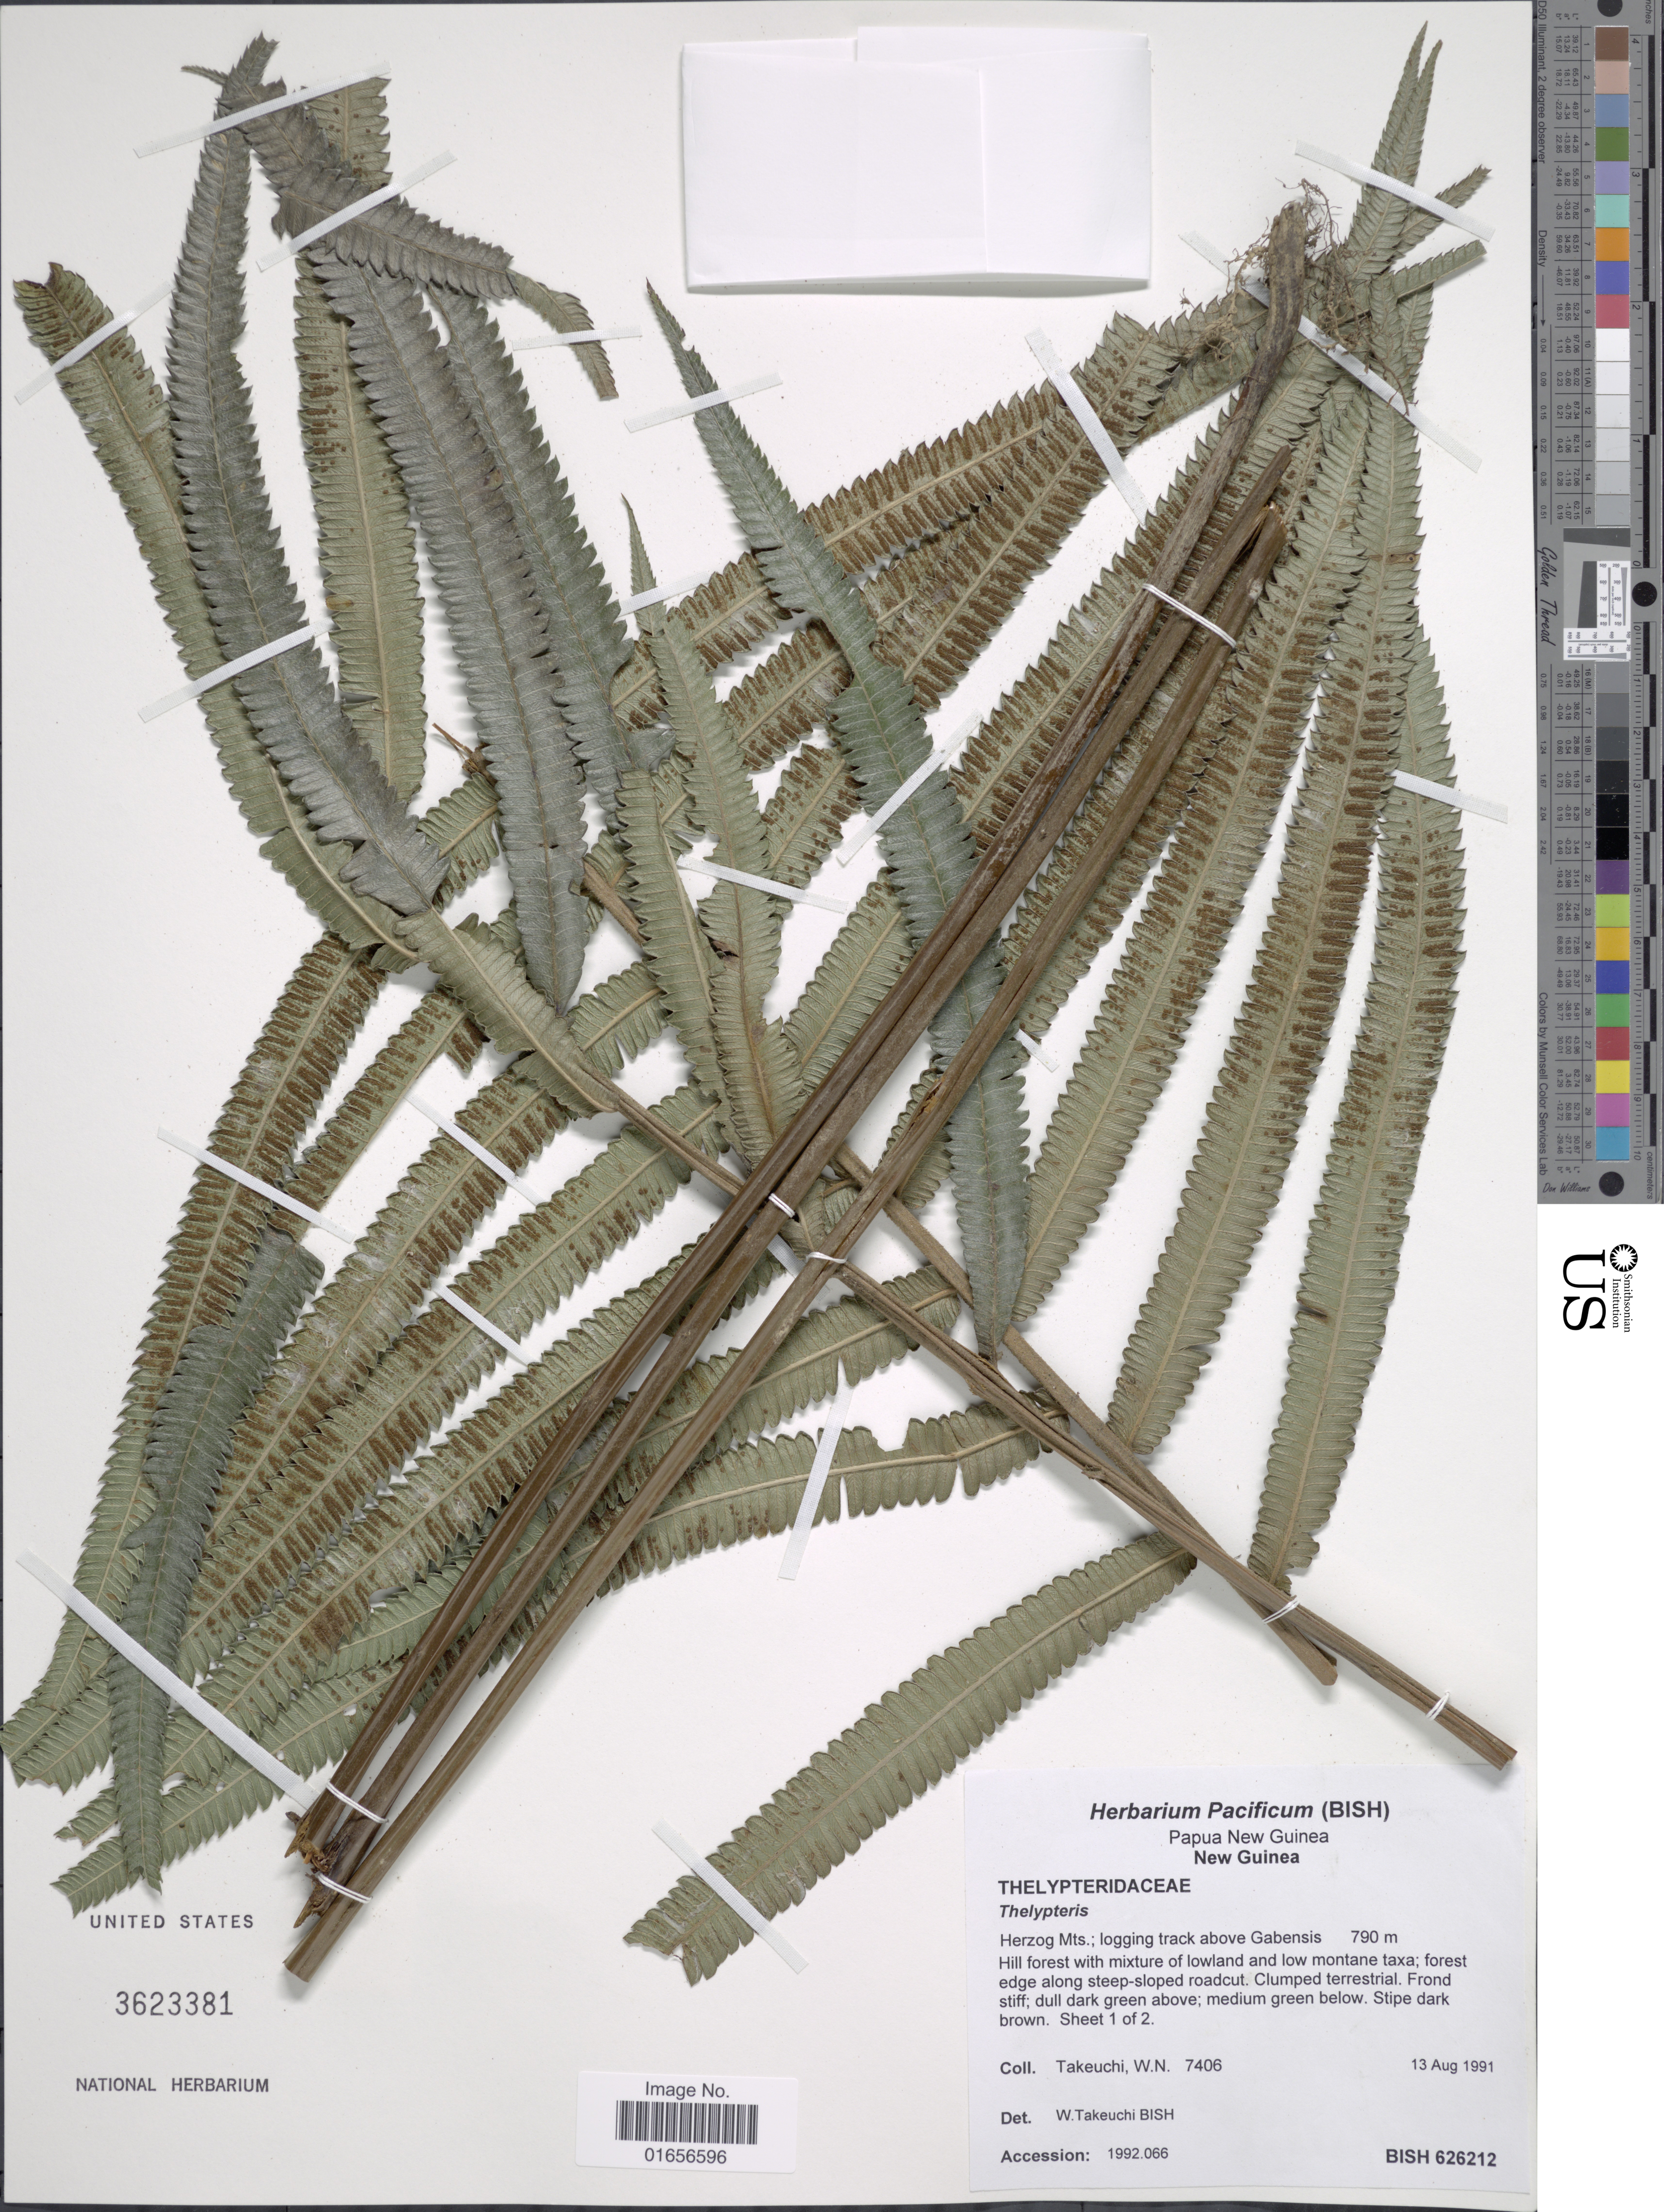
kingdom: Plantae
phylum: Tracheophyta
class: Polypodiopsida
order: Polypodiales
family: Thelypteridaceae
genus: Amphineuron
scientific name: Amphineuron opulentum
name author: (Kaulf.) Holttum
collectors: W. Takeuchi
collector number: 7406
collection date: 1991-08-13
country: Papua New Guinea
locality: Papua New Guinea, New Guinea, herzog Mts.: Logging track above Gabensis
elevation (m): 790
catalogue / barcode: US 3623381